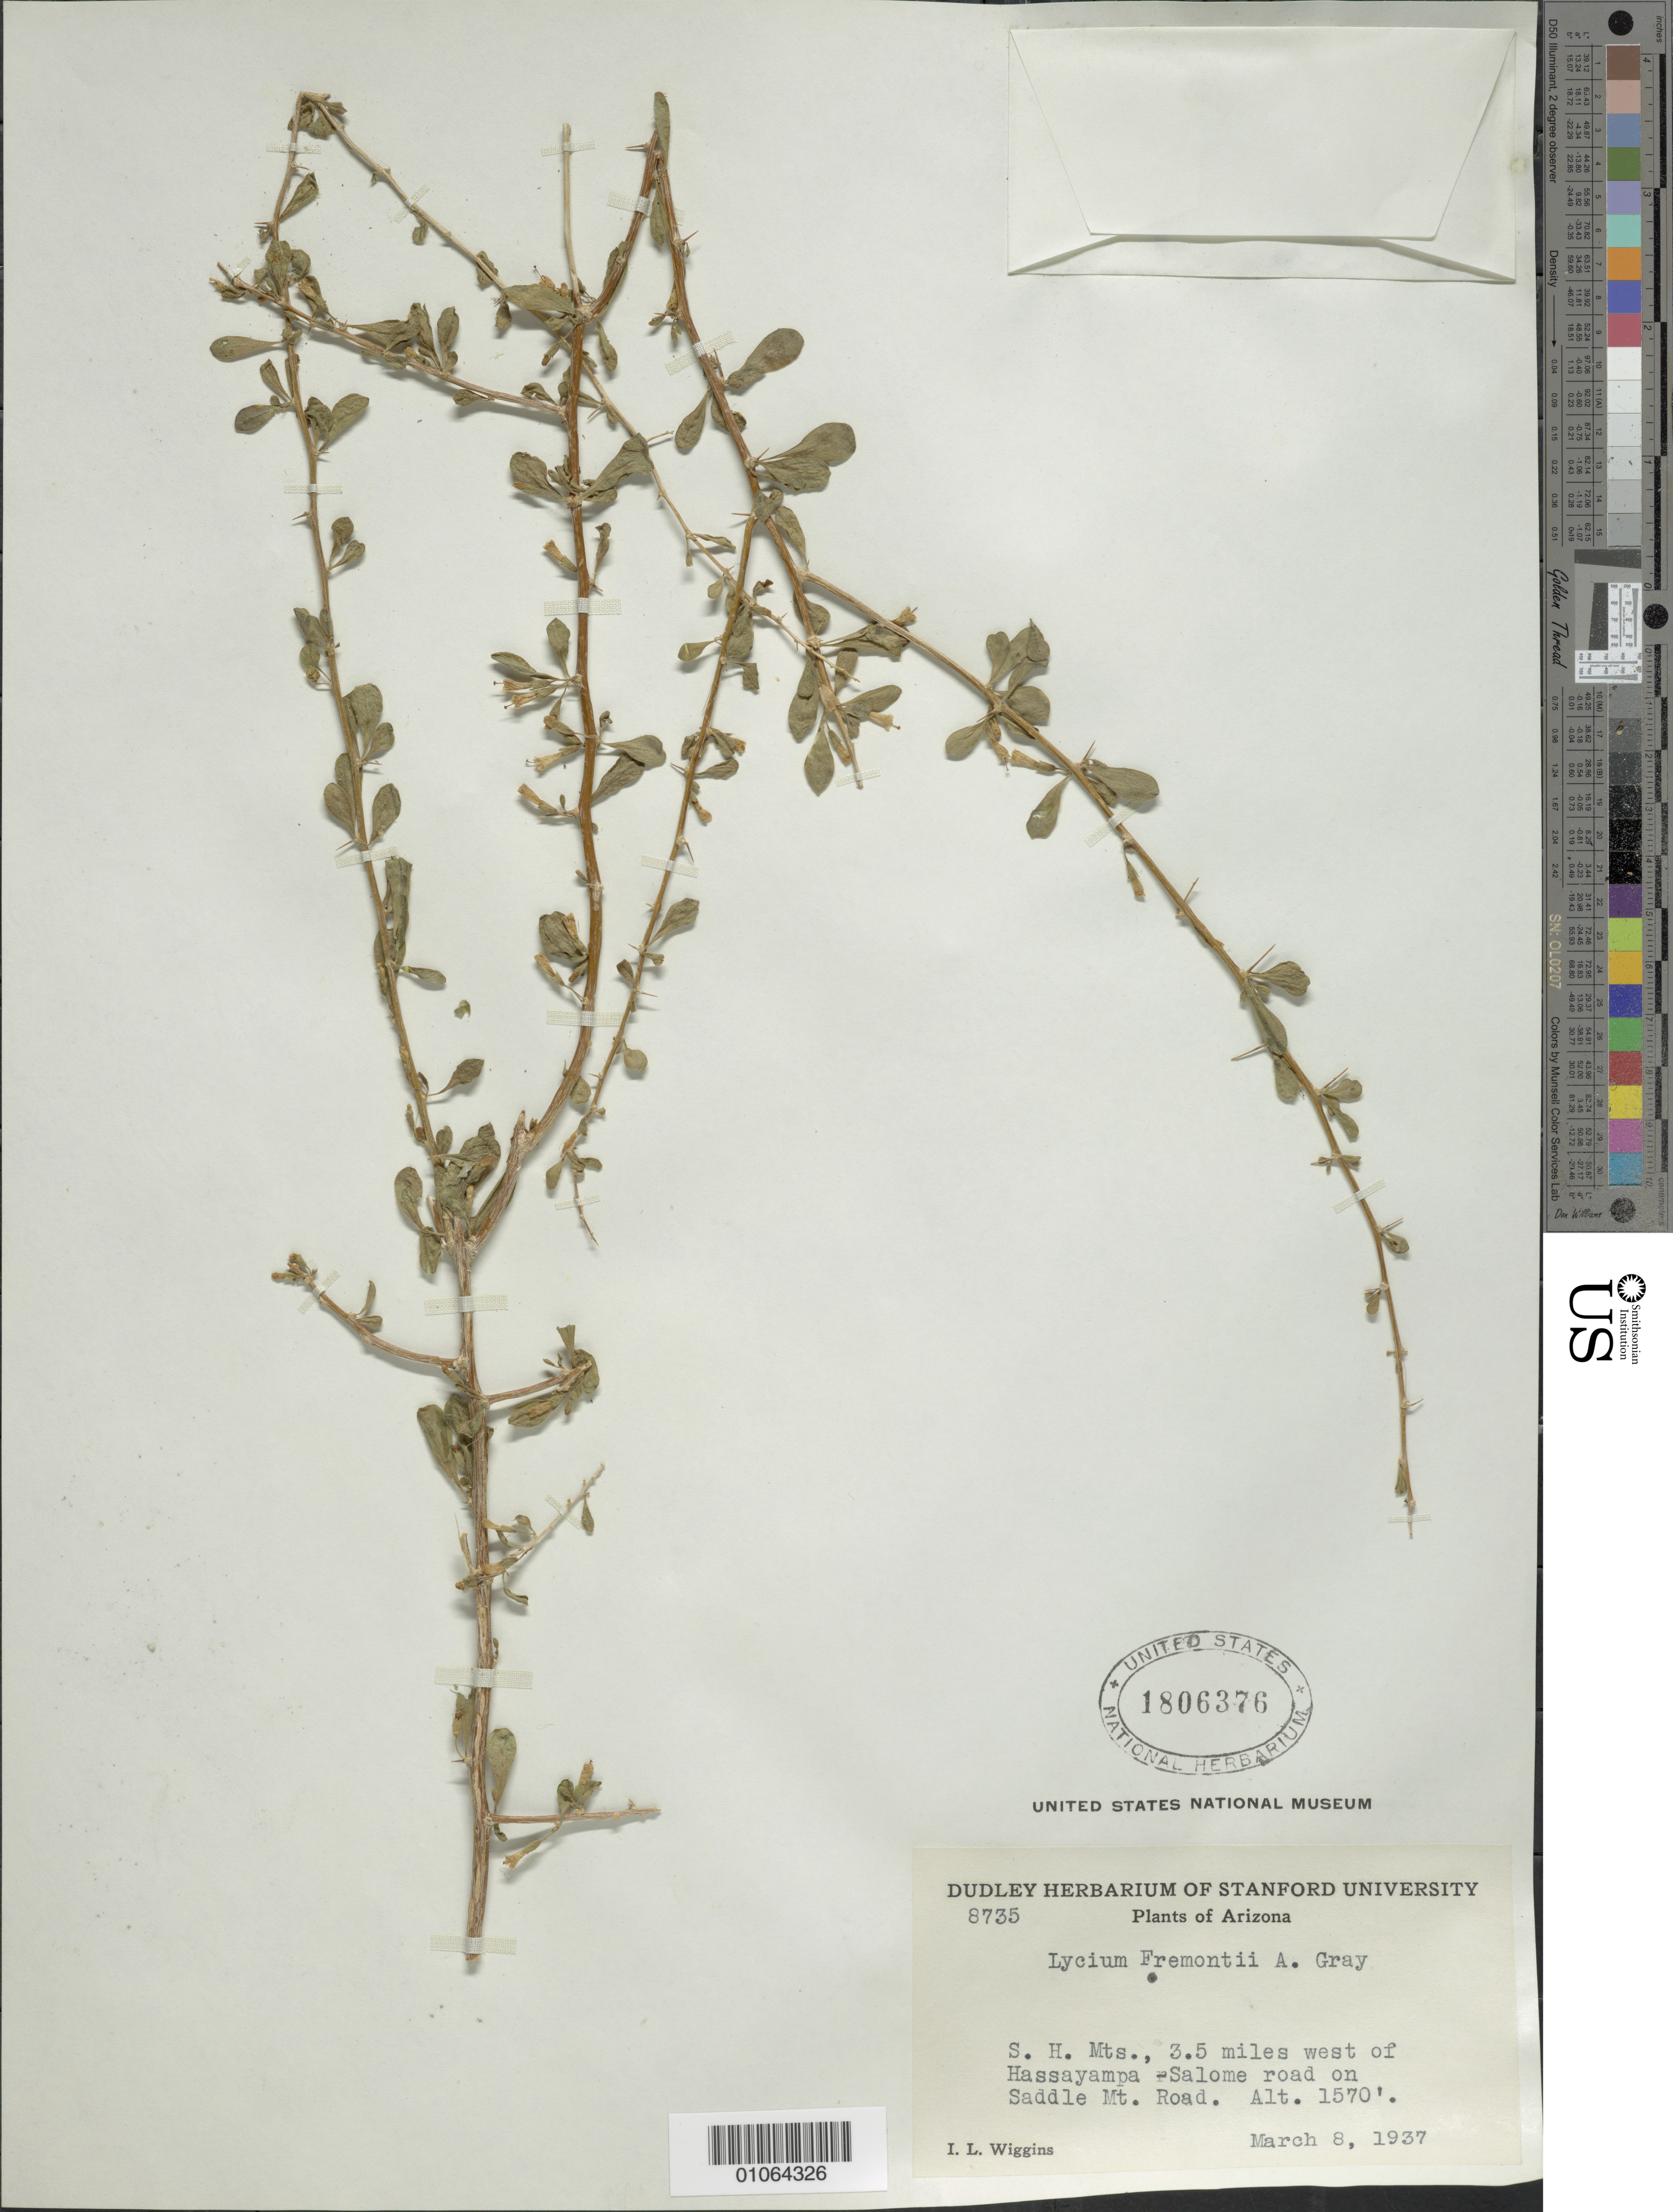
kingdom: Plantae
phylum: Tracheophyta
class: Magnoliopsida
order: Solanales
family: Solanaceae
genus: Lycium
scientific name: Lycium fremontii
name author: A. Gray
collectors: I. L. Wiggins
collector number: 8735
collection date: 1937-03-08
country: United States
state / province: Arizona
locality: S. H. Mts., 3.5 miles west of Hassayampa-Salome road on Saddle Mt. Road.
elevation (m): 479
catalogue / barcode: US 1806376